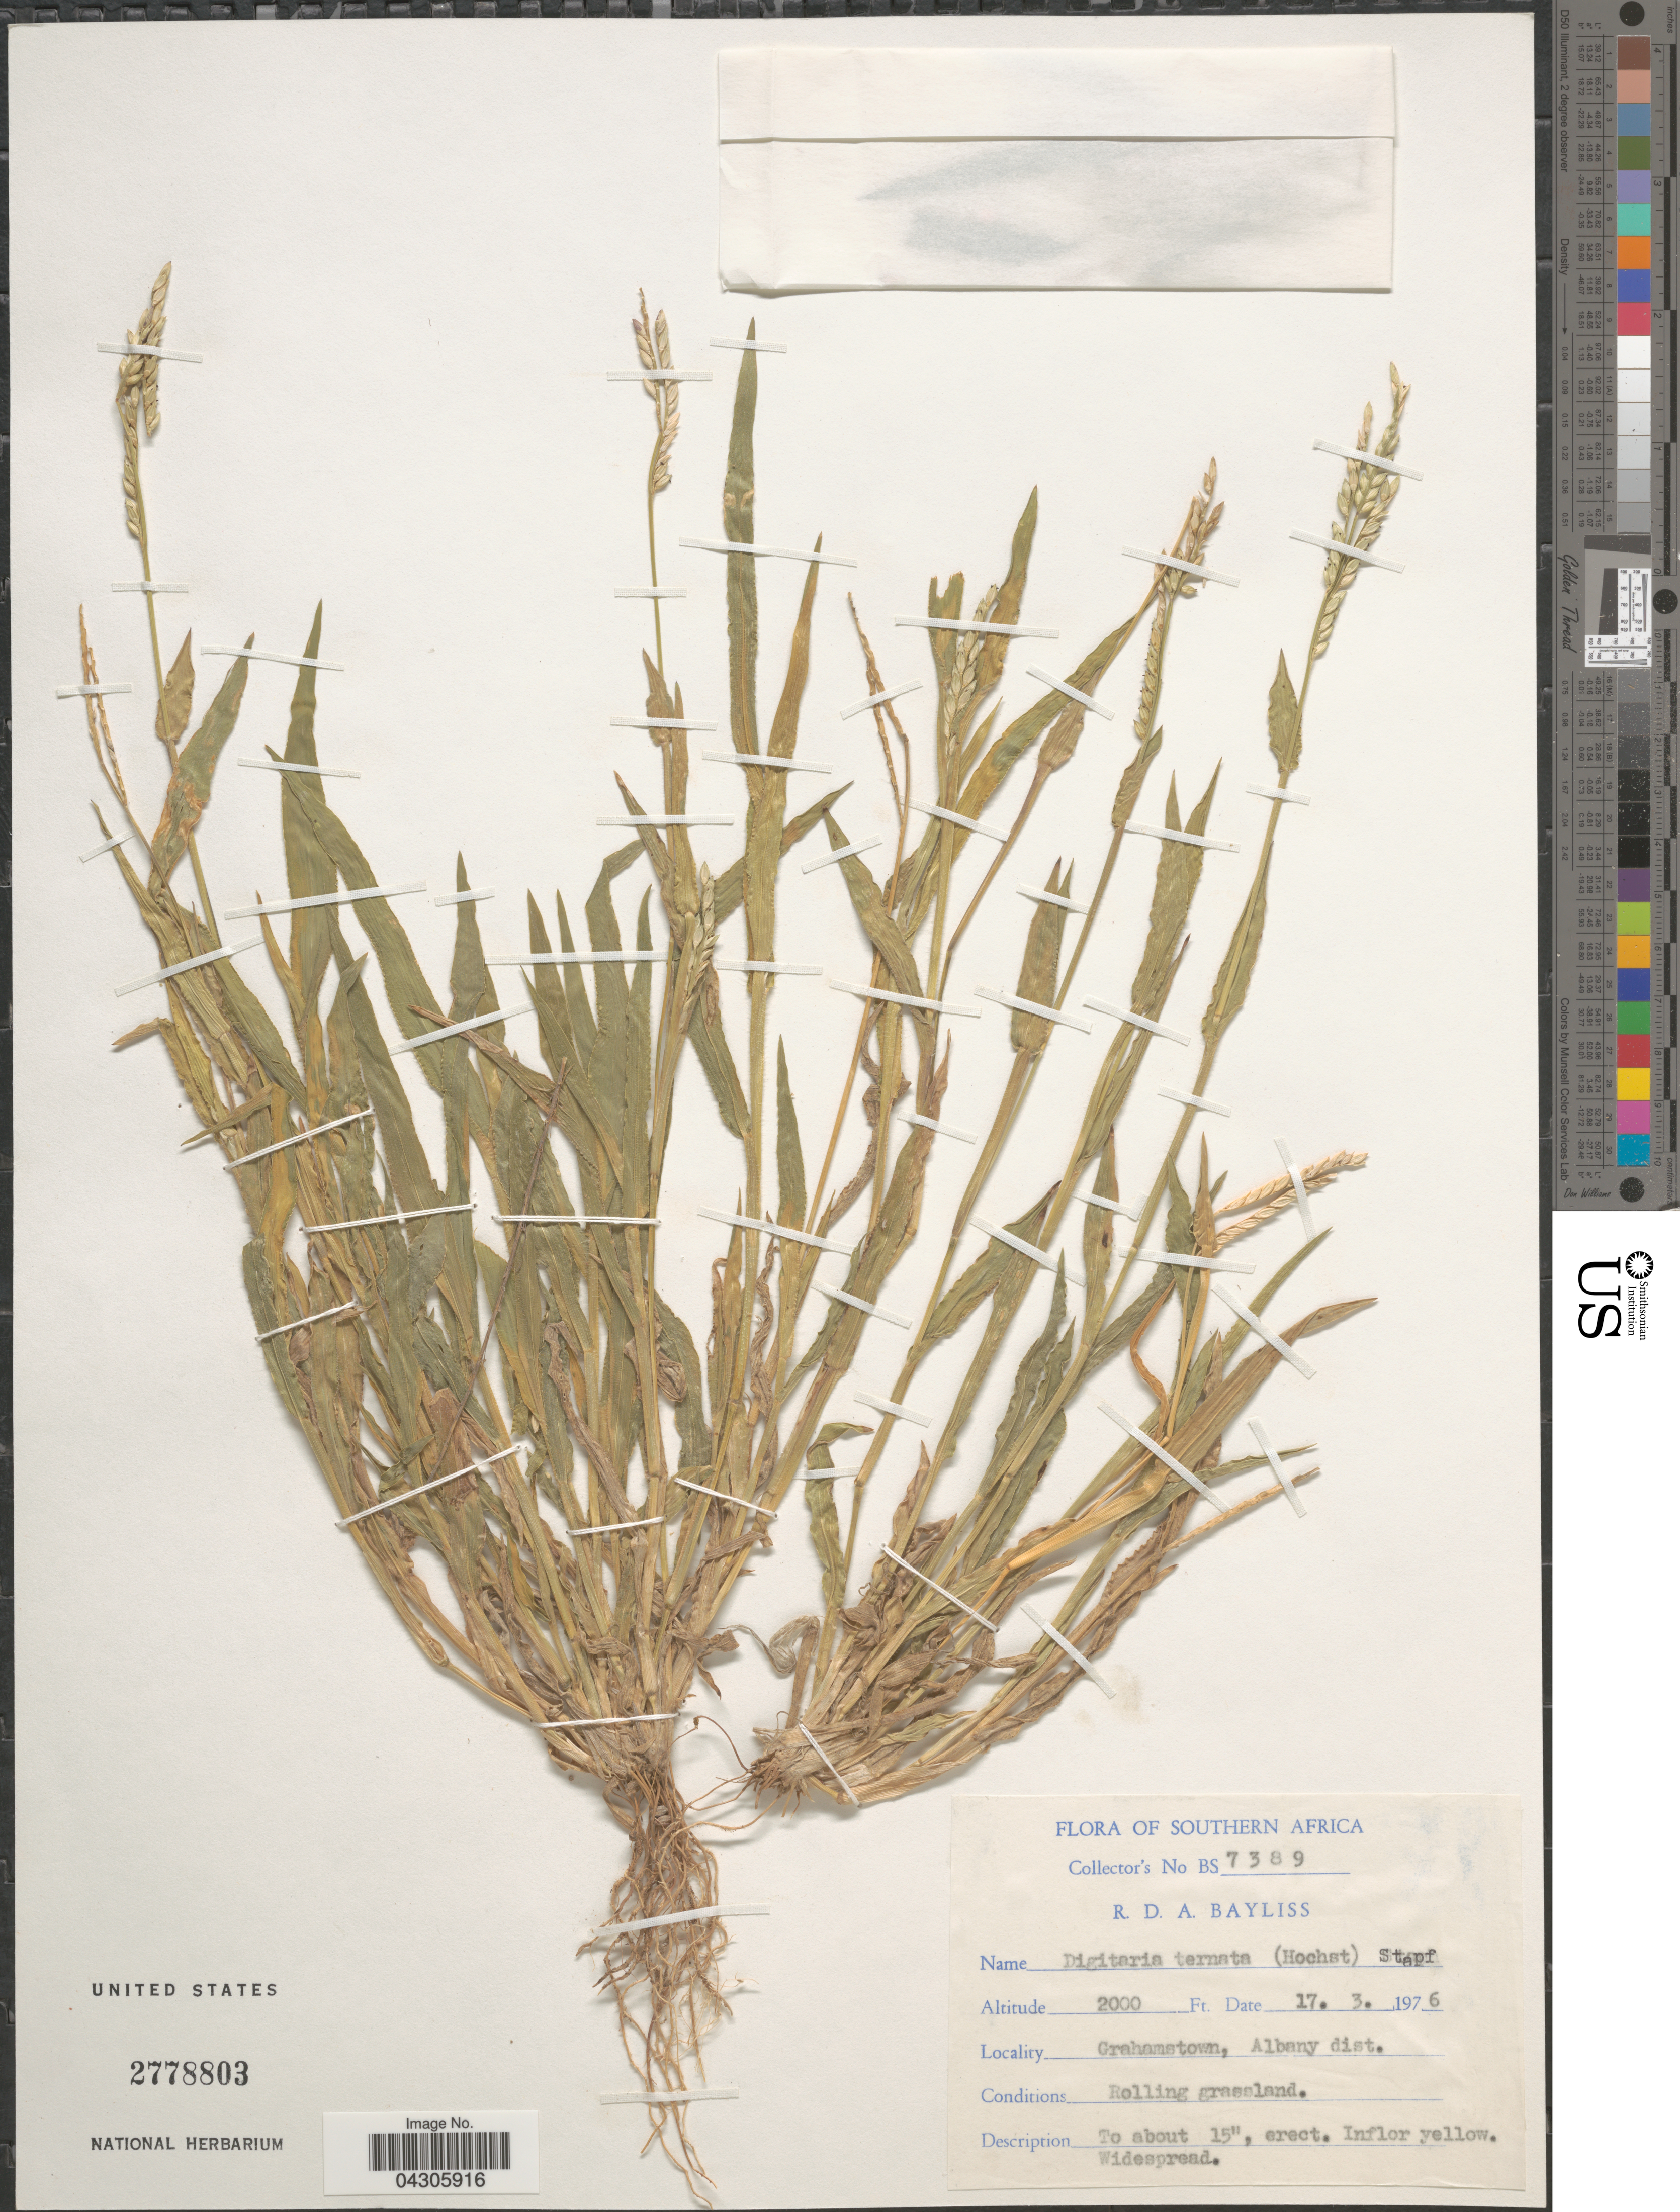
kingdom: Plantae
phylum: Tracheophyta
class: Liliopsida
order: Poales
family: Poaceae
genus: Digitaria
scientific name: Digitaria ternata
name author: (Hochr. ex A. Rich.) Stapf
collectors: R. Bayliss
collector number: BS7389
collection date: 1976-03-17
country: South Africa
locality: Southern Africa. Grahamtown, Albany dist.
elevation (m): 610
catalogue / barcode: US 2778803